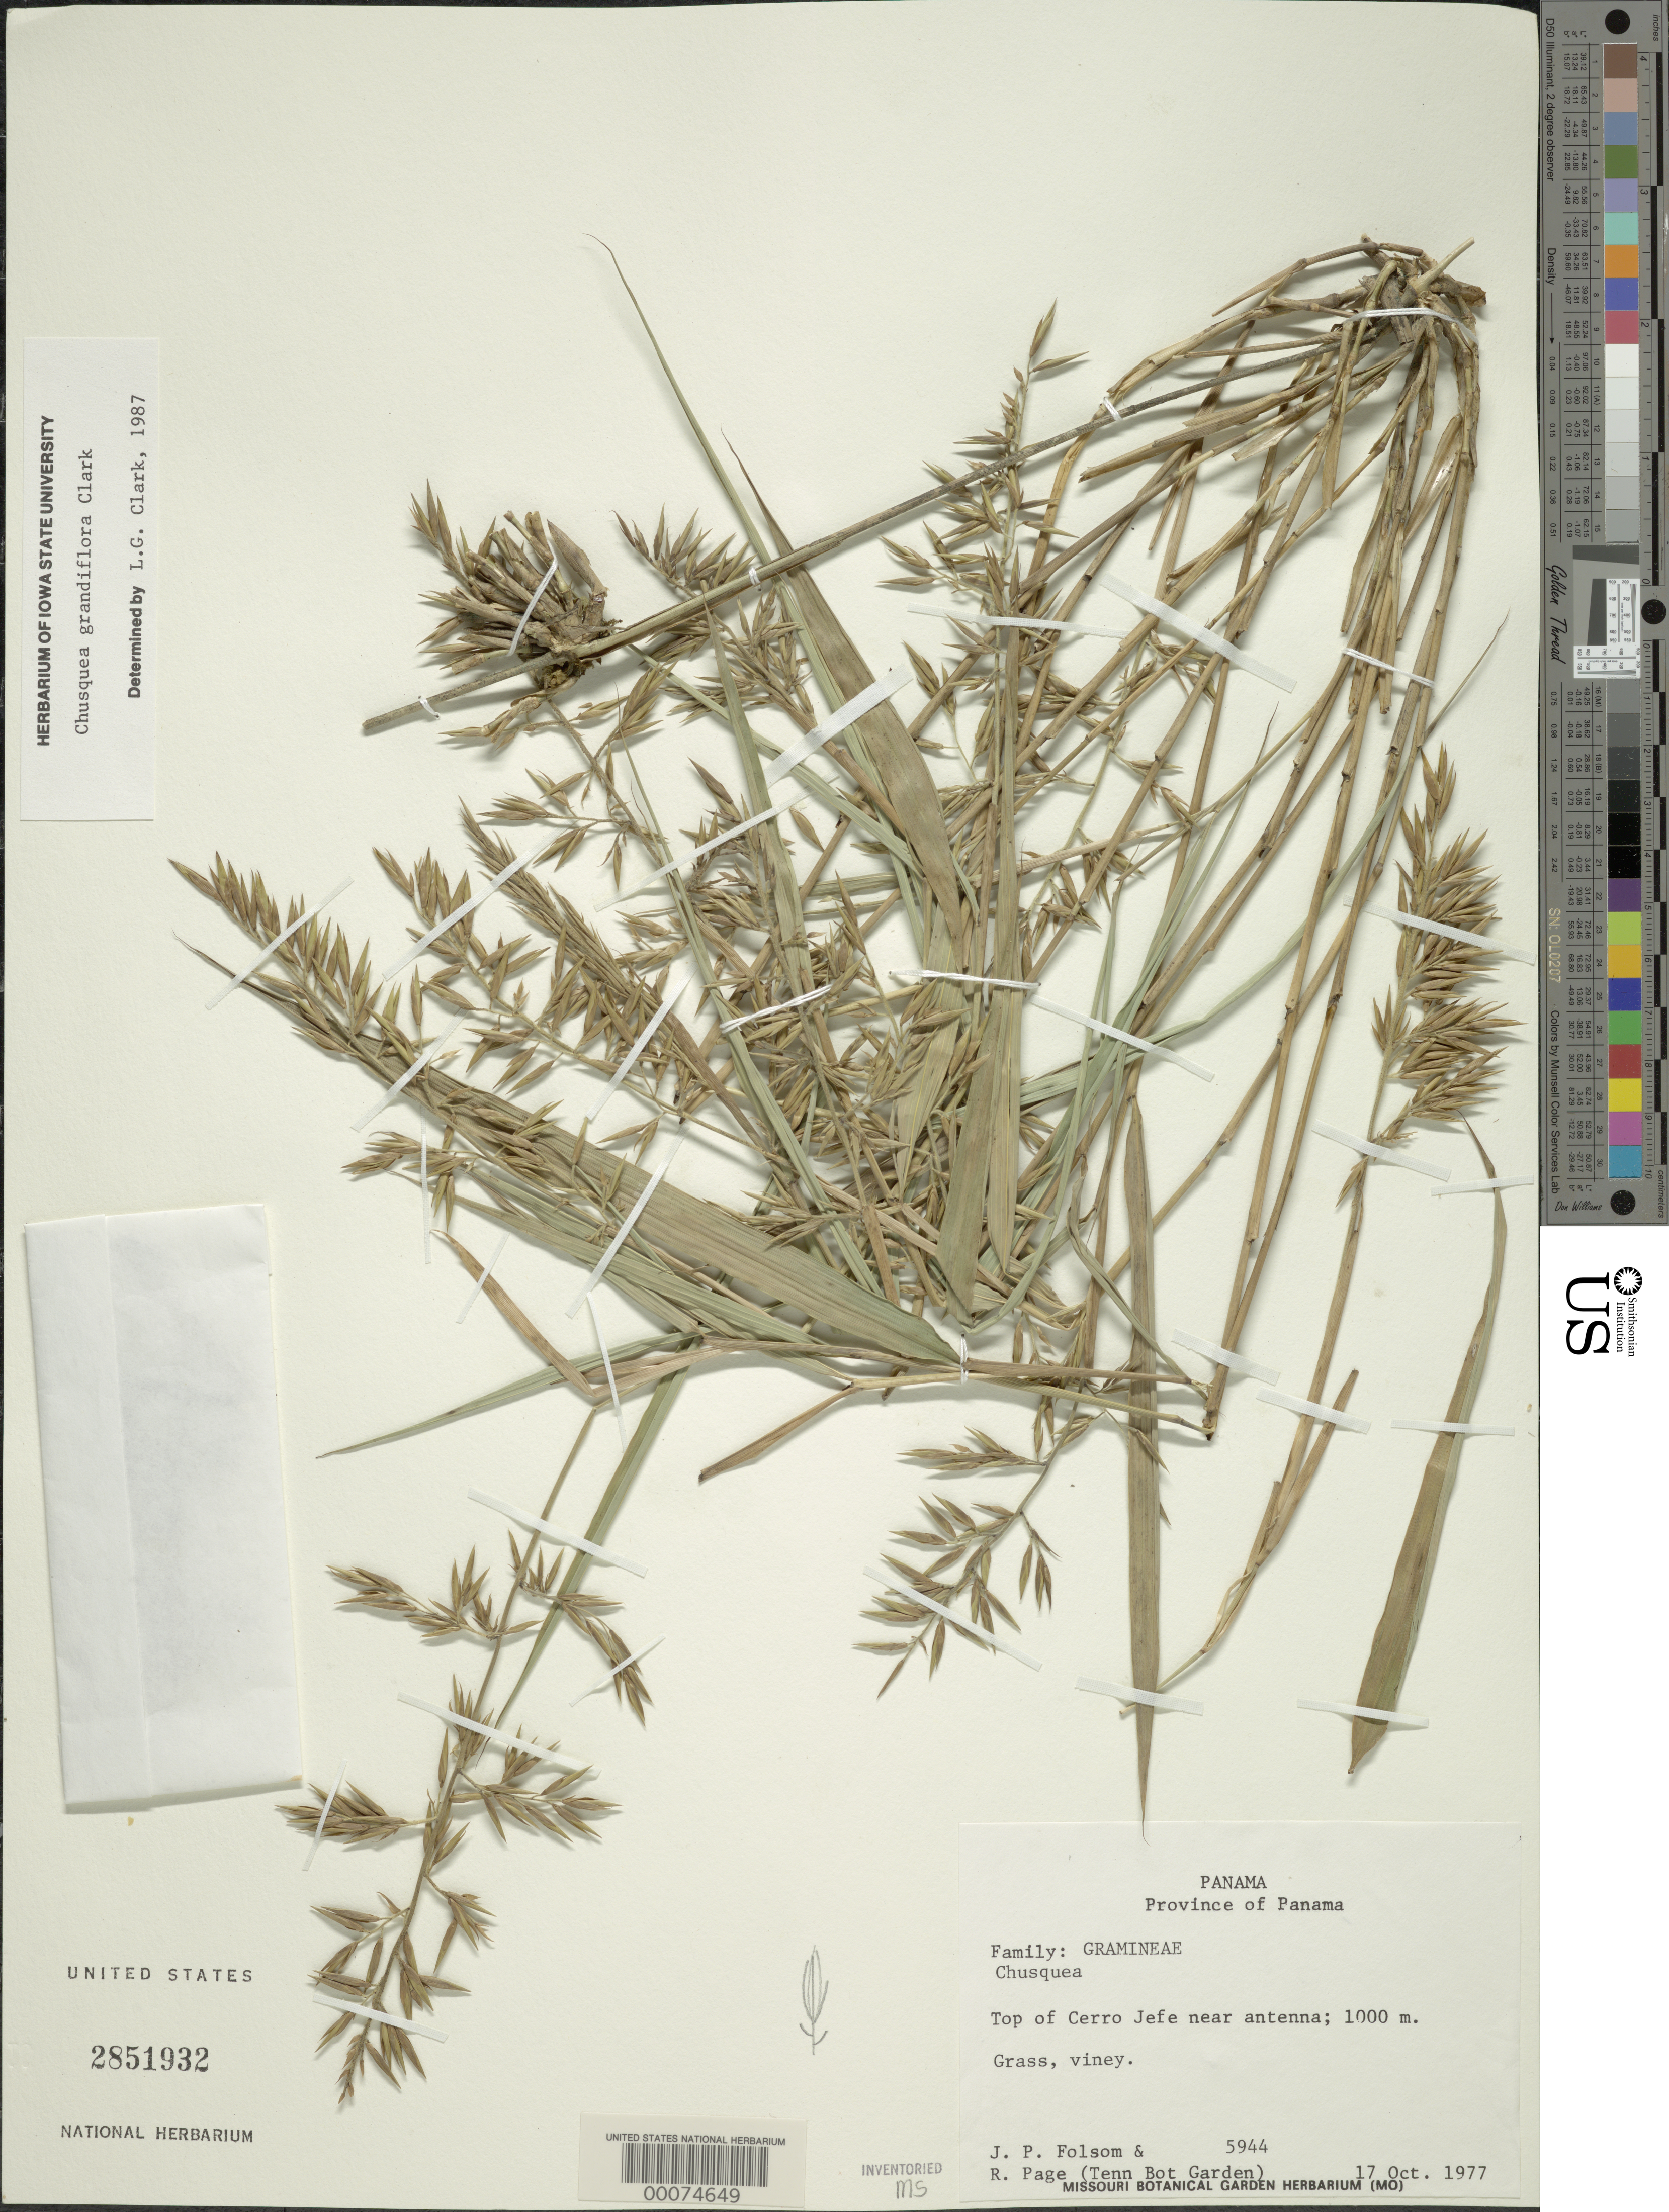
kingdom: Plantae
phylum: Tracheophyta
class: Liliopsida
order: Poales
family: Poaceae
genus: Chusquea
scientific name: Chusquea grandiflora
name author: L.G. Clark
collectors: J. P. Folsom & R. Page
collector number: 5944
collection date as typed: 17 Oct 1977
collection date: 1977-10-17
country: Panama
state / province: Panamá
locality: Cerro Jefe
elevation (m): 1000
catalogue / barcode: US 2851932